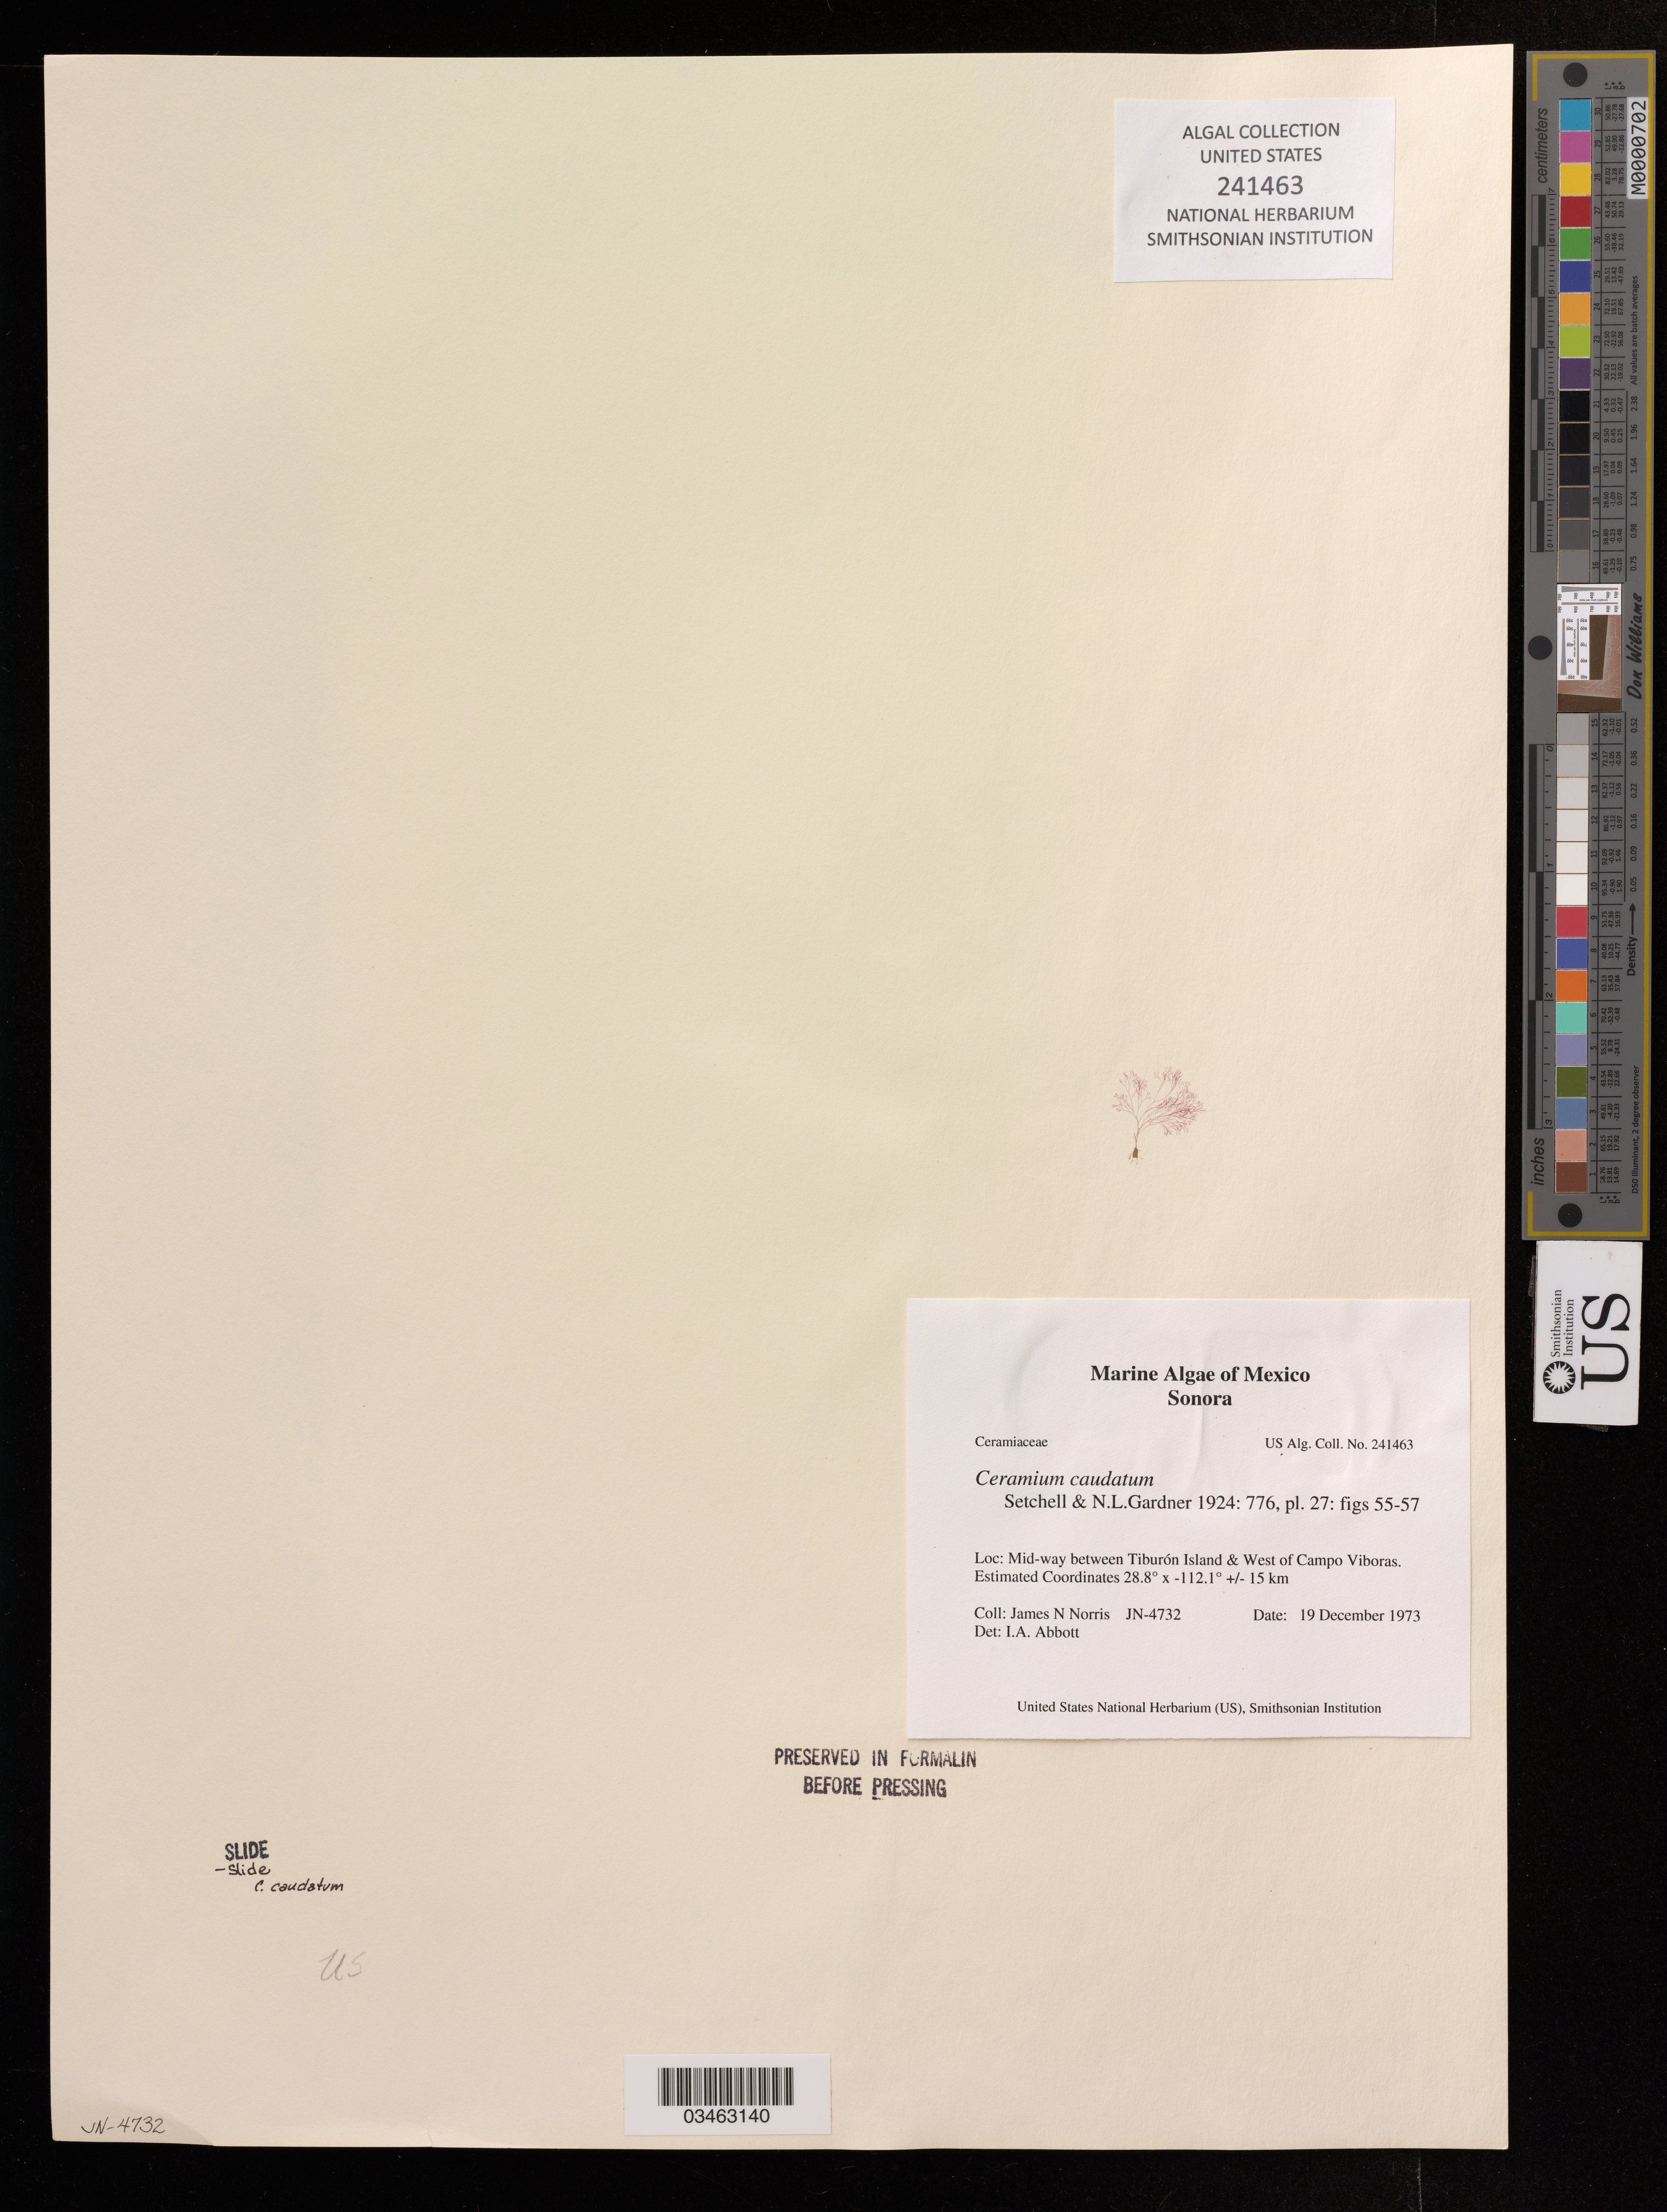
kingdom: Plantae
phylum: Rhodophyta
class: Florideophyceae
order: Ceramiales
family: Ceramiaceae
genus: Ceramium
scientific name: Ceramium caudatum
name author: Setchell & N.L. Gardner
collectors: J. N. Norris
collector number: JN-4732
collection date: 1973-12-19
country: Mexico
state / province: Sonora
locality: Mid-way between Tiburon Island and West of Campo Viboras.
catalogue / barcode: US 241463